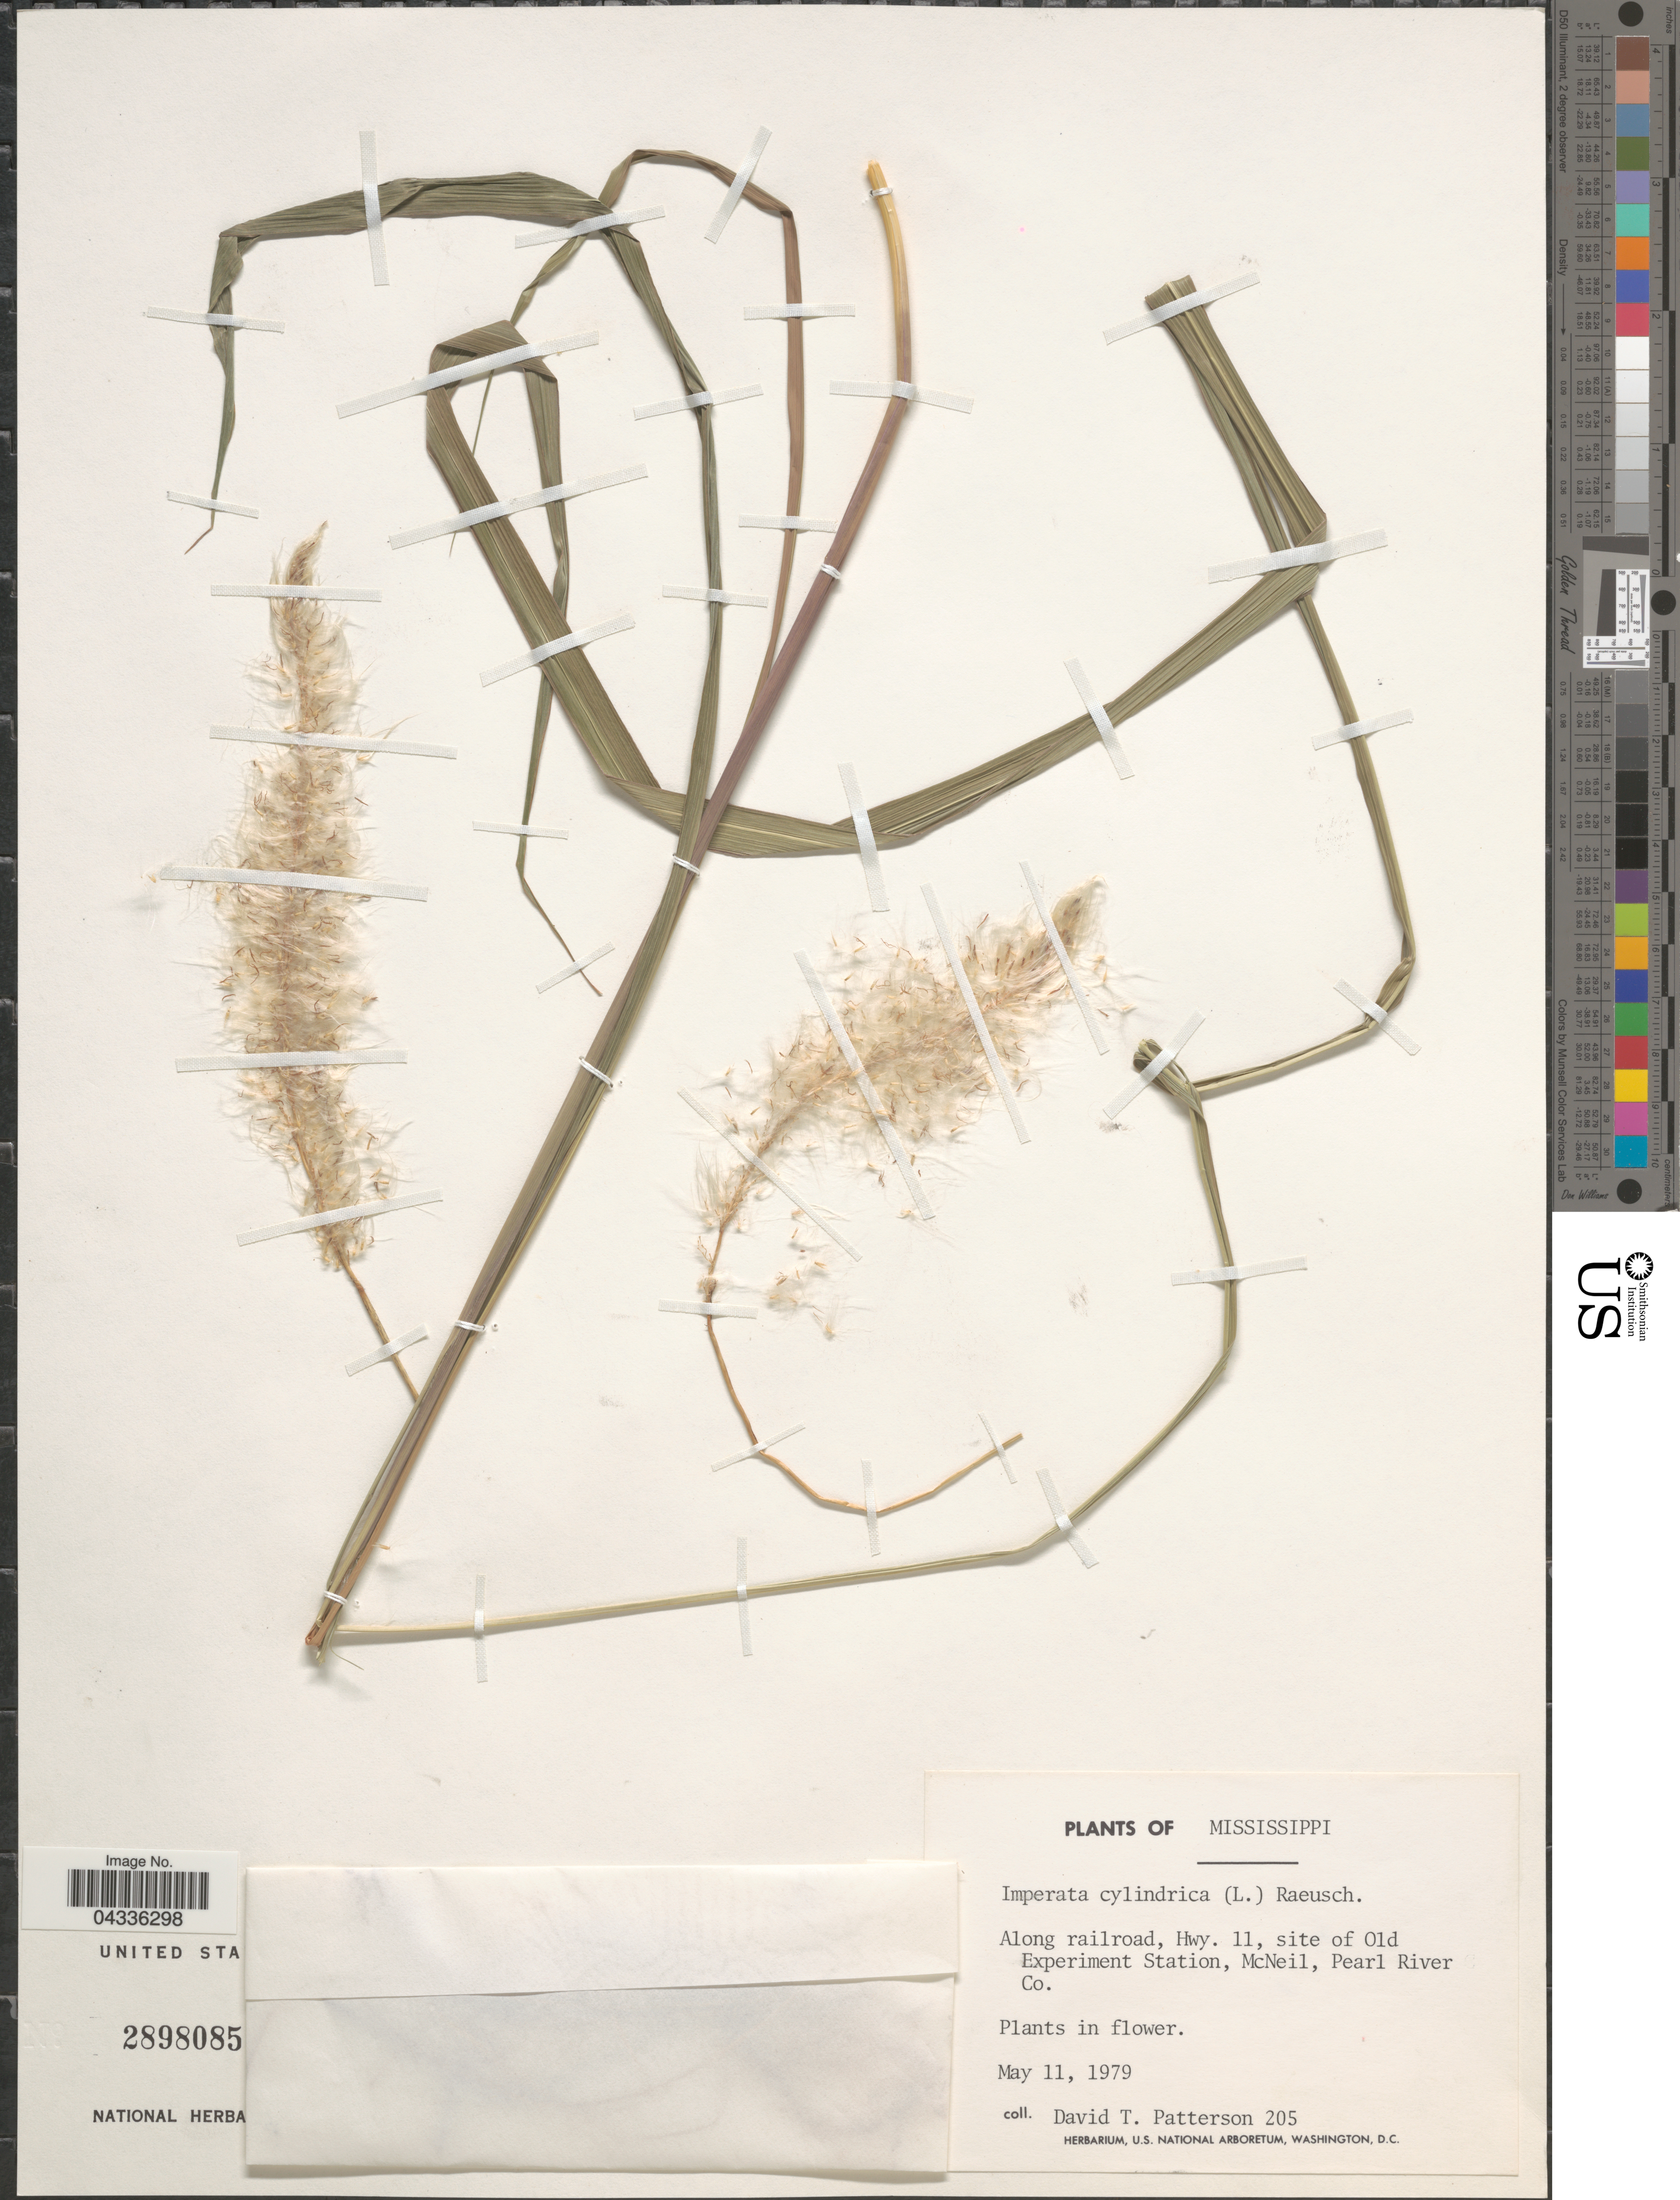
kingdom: Plantae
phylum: Tracheophyta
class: Liliopsida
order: Poales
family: Poaceae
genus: Imperata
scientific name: Imperata cylindrica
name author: (L.) P. Beauv.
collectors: D. Patterson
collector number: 205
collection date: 1979-05-11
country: United States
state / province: Mississippi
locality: Along railroad, Hwy. 11, site of Old Experiment Station, McNeil, Pearl River Co.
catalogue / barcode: US 2898085